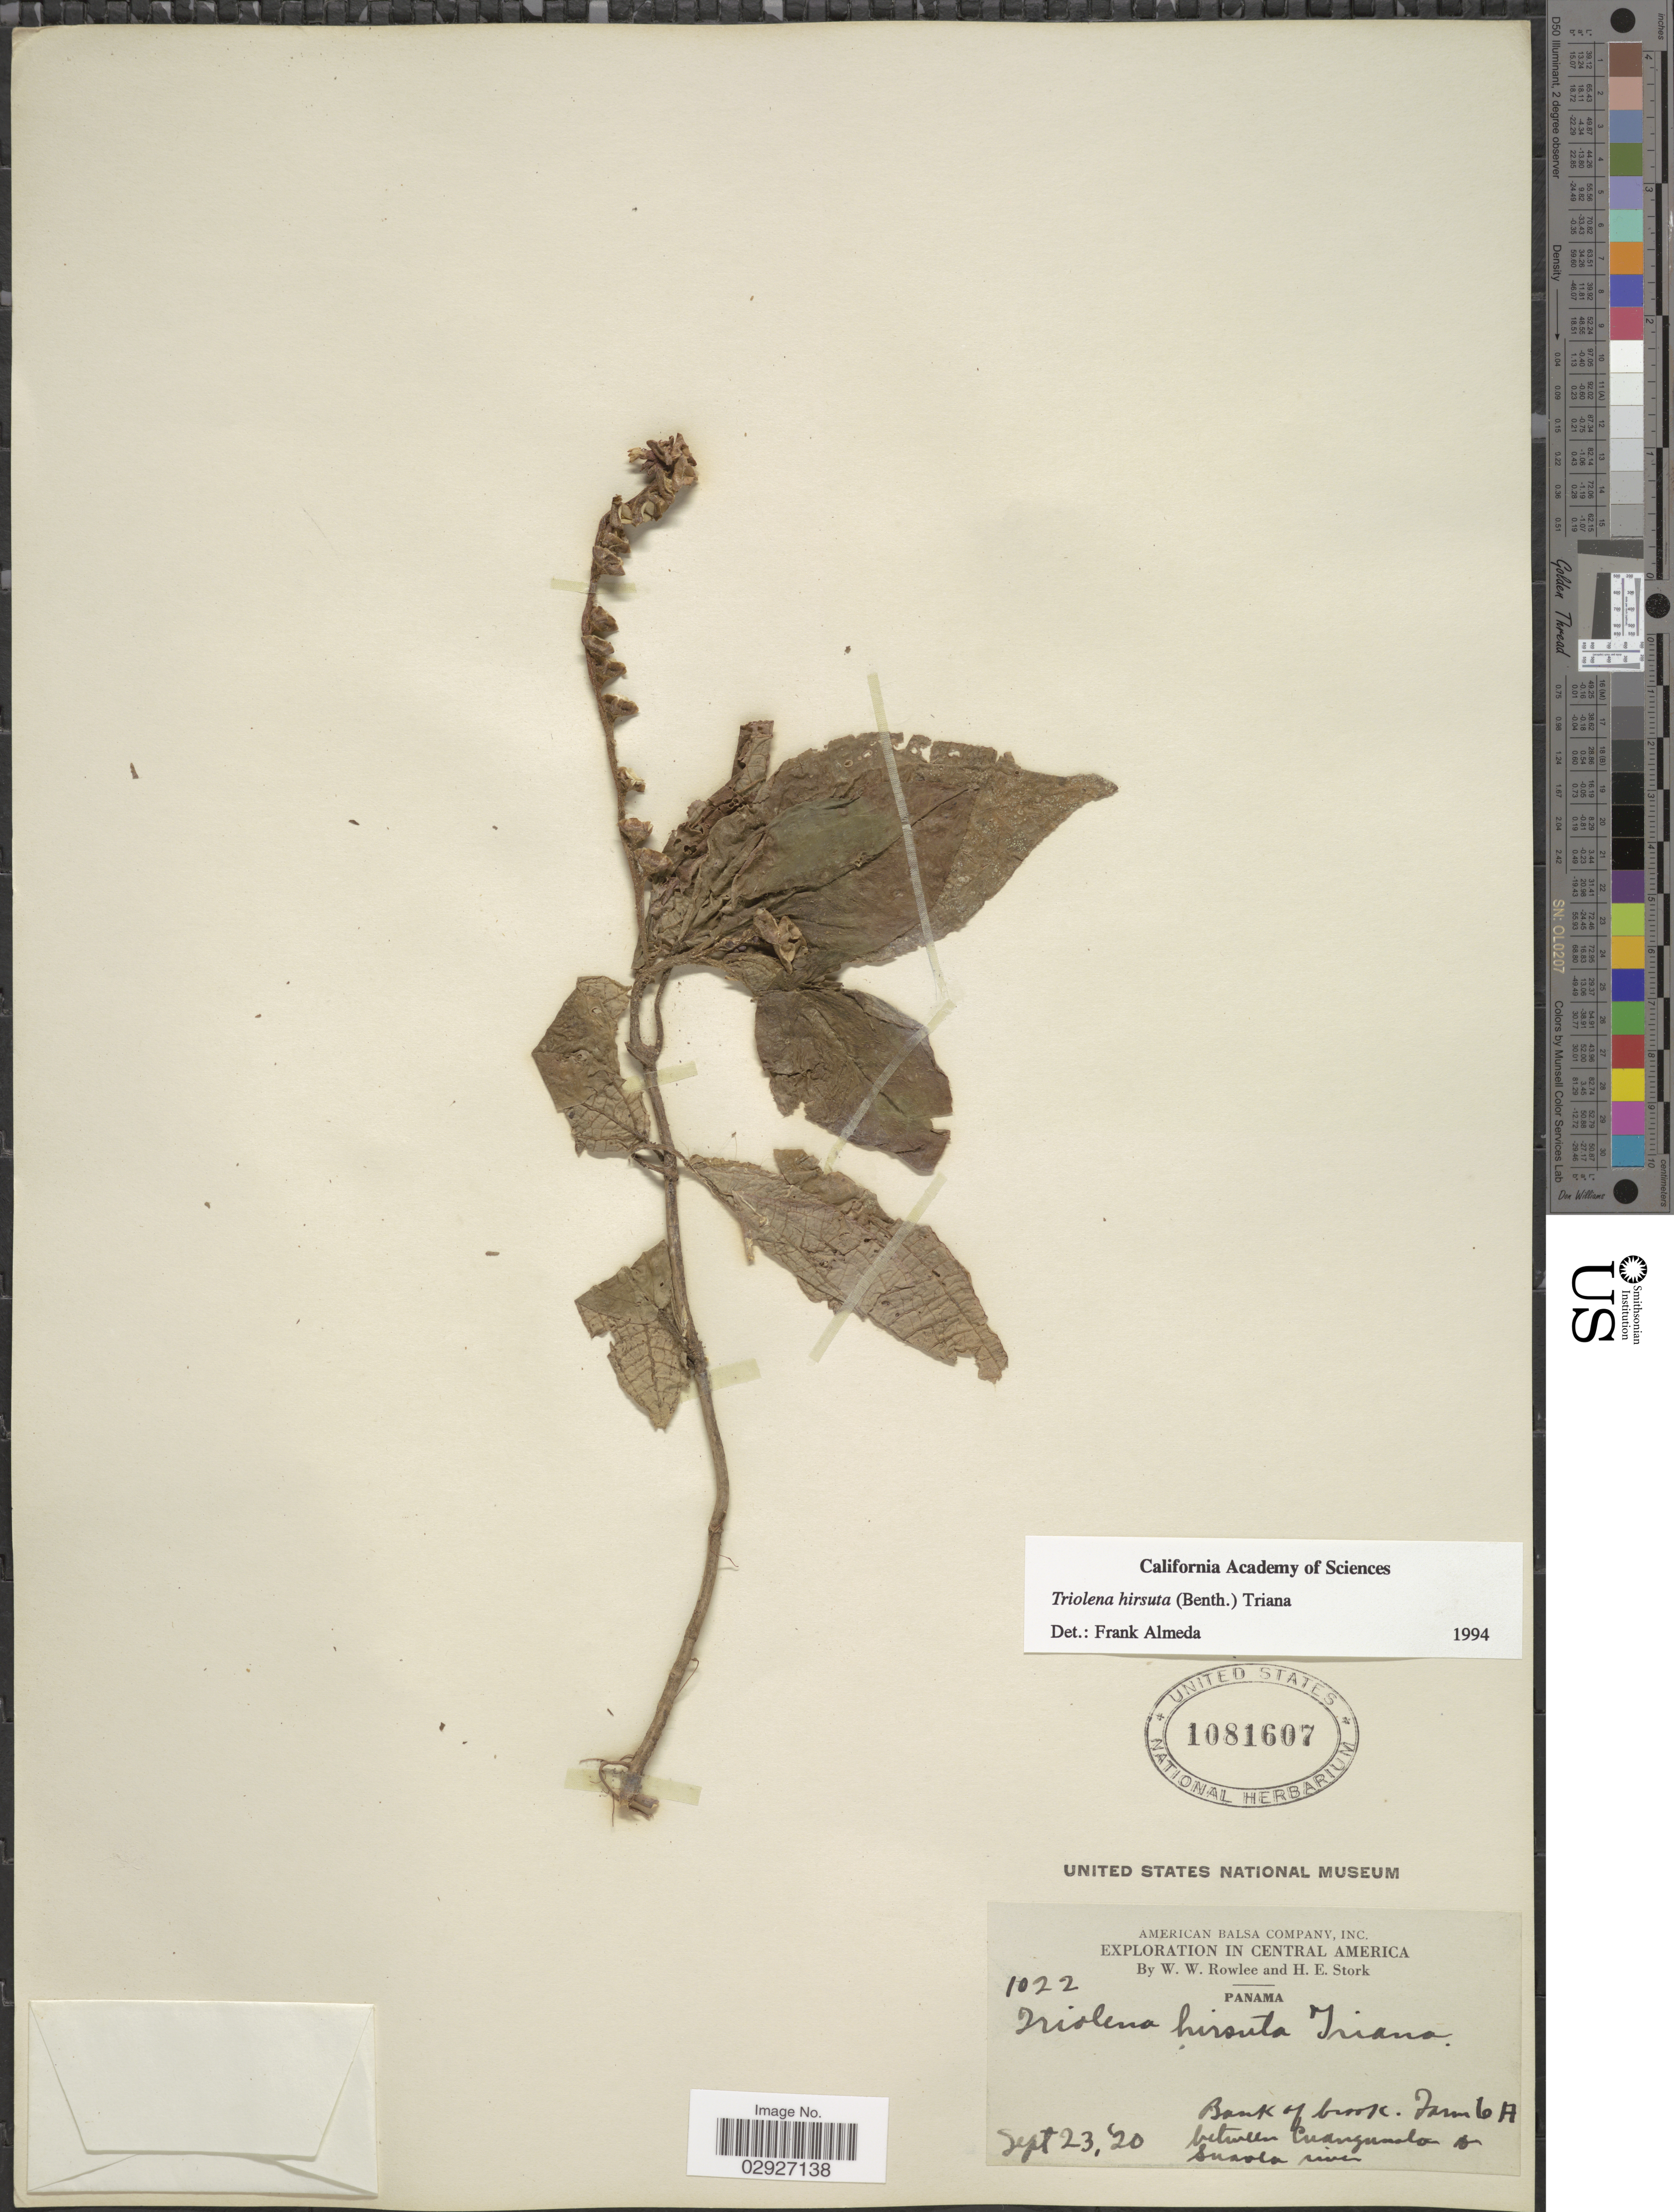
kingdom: Plantae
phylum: Tracheophyta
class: Magnoliopsida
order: Myrtales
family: Melastomataceae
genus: Triolena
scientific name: Triolena hirsuta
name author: (Benth.) Triana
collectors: W. W. Rowlee & H. E. Stork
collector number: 1022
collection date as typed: Transcribed d/m/y: 23/9/20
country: Panama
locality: Bank of brook, Tamba, between Changuinola and Sixaola river.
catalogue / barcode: US 1081607